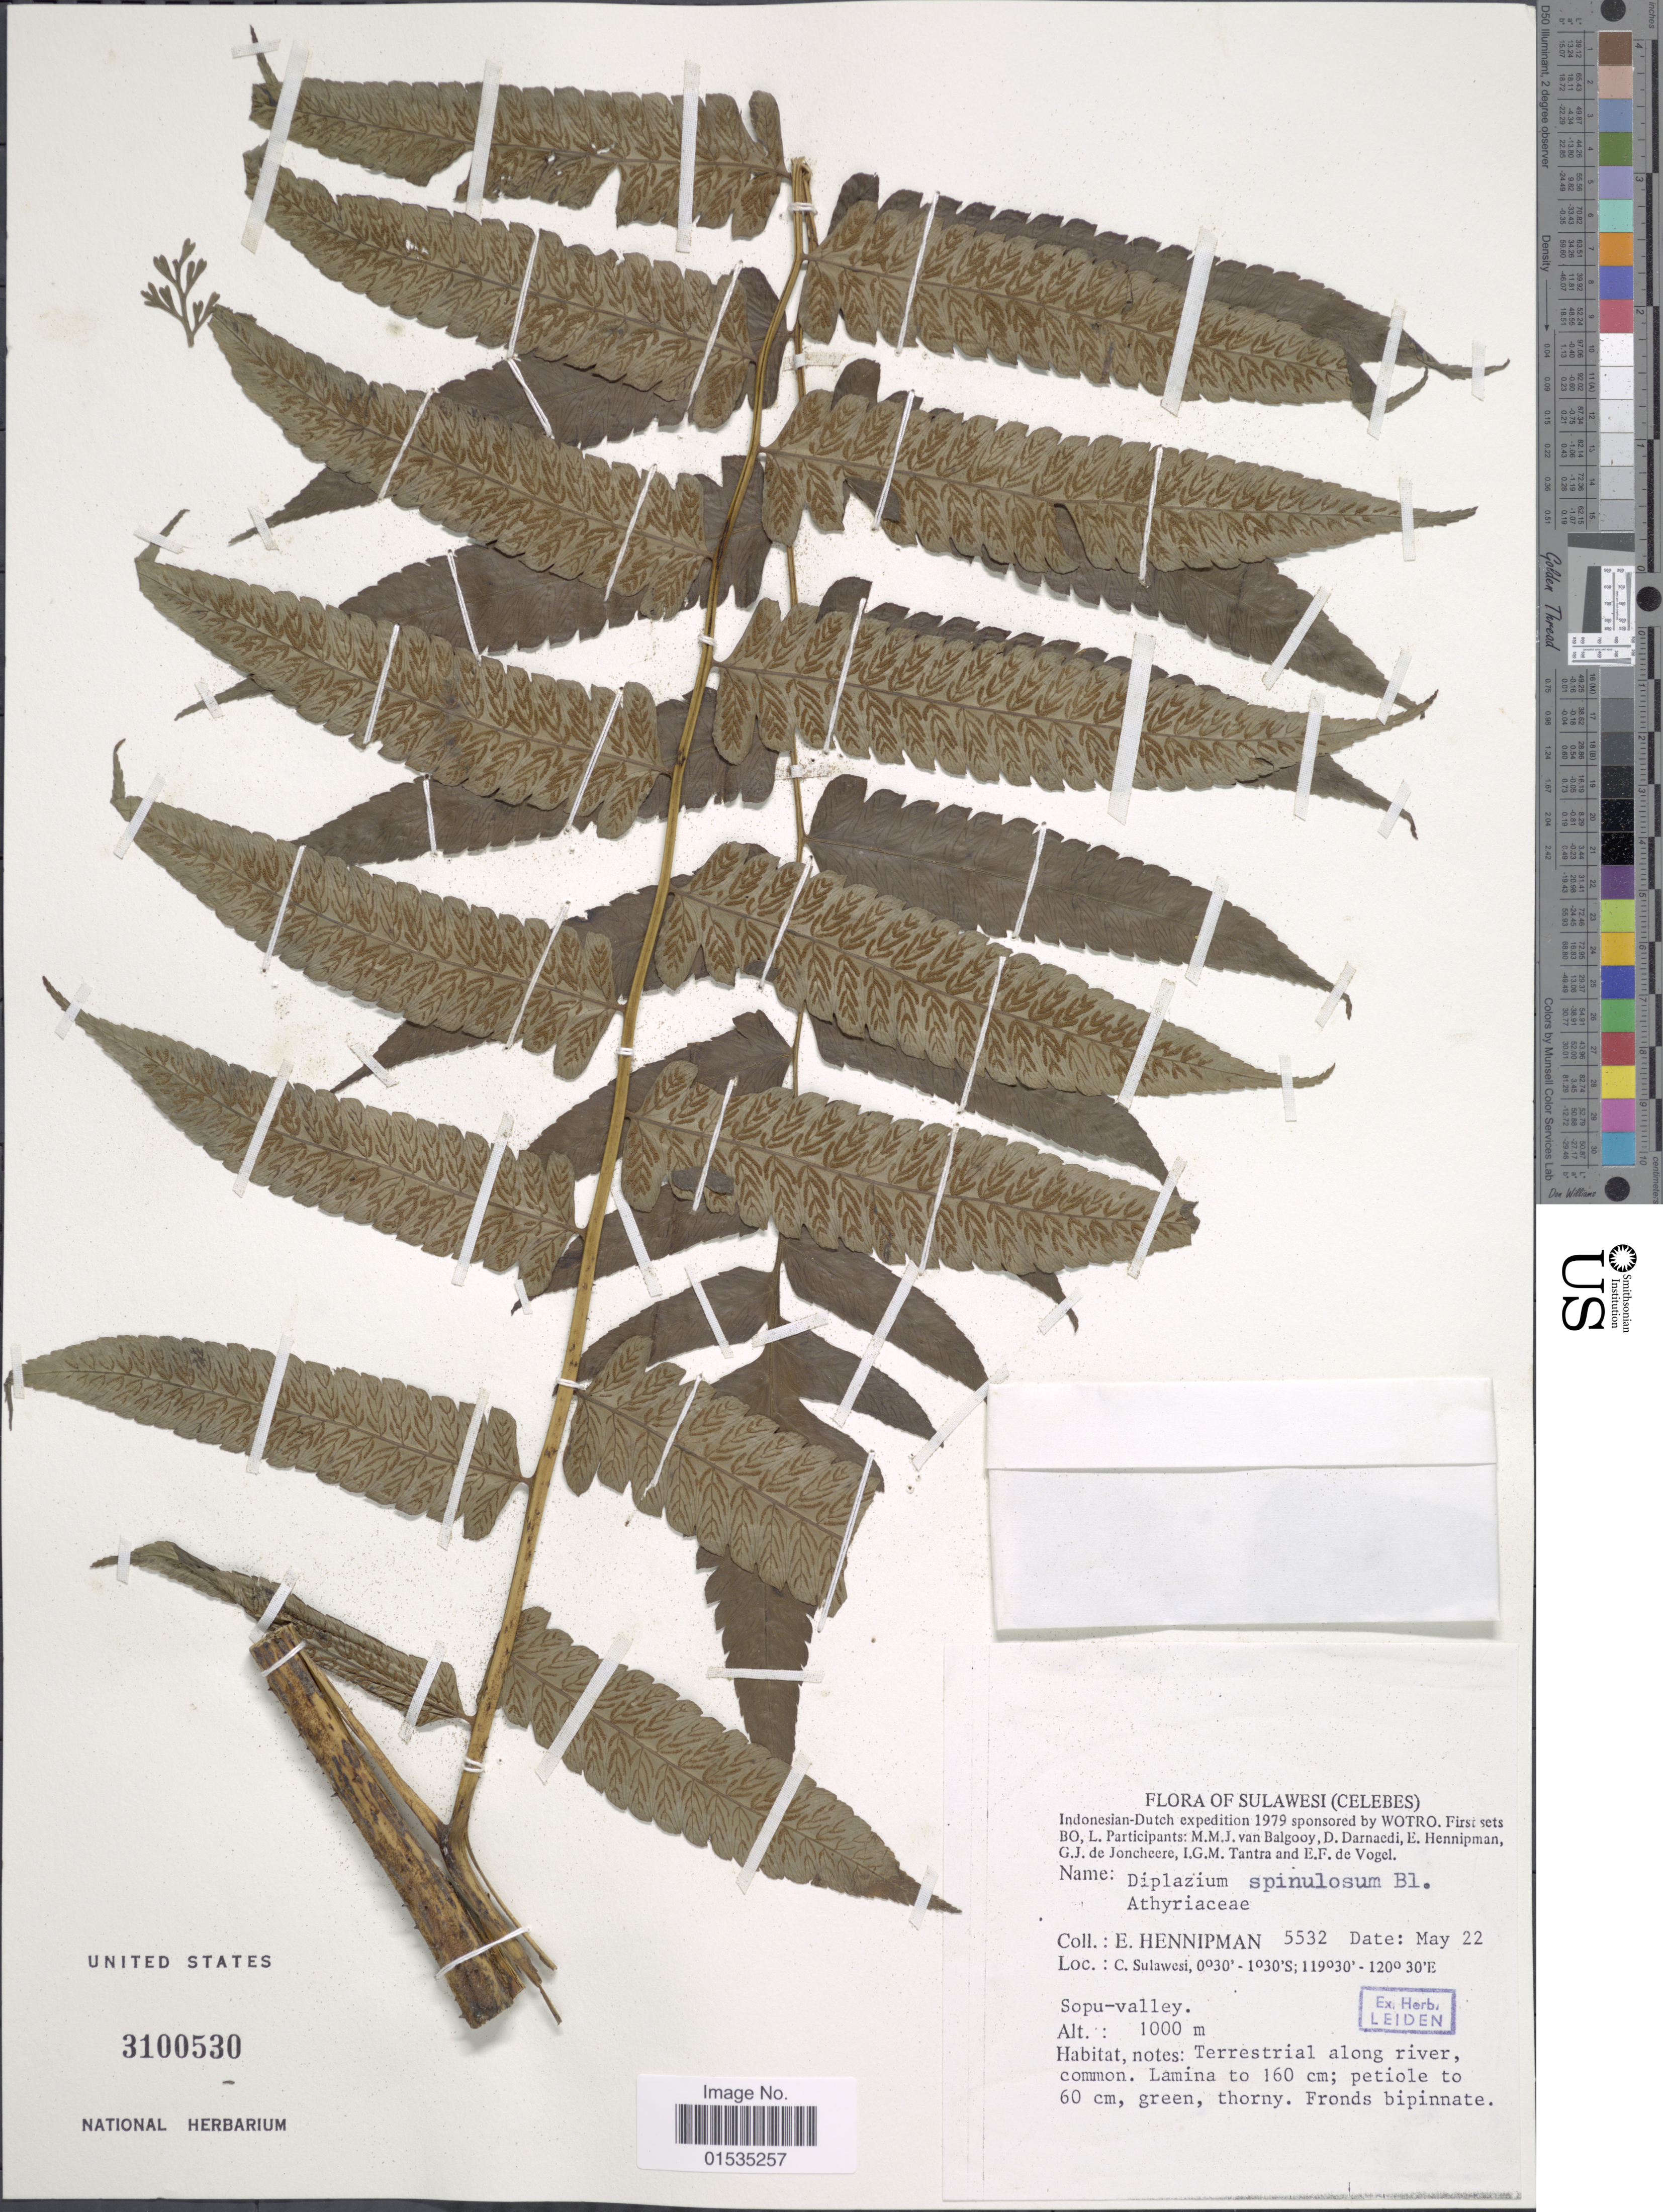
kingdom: Plantae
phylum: Tracheophyta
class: Polypodiopsida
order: Polypodiales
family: Athyriaceae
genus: Diplazium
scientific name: Diplazium spiniferum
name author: Alderw.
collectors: E. Hennipman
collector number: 5532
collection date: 1979-05-22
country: Indonesia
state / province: Sulawesi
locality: Indonesian-Dutch Expedition, Celebes, C. Sulawesi, Sopu-valley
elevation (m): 1000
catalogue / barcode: US 3100530